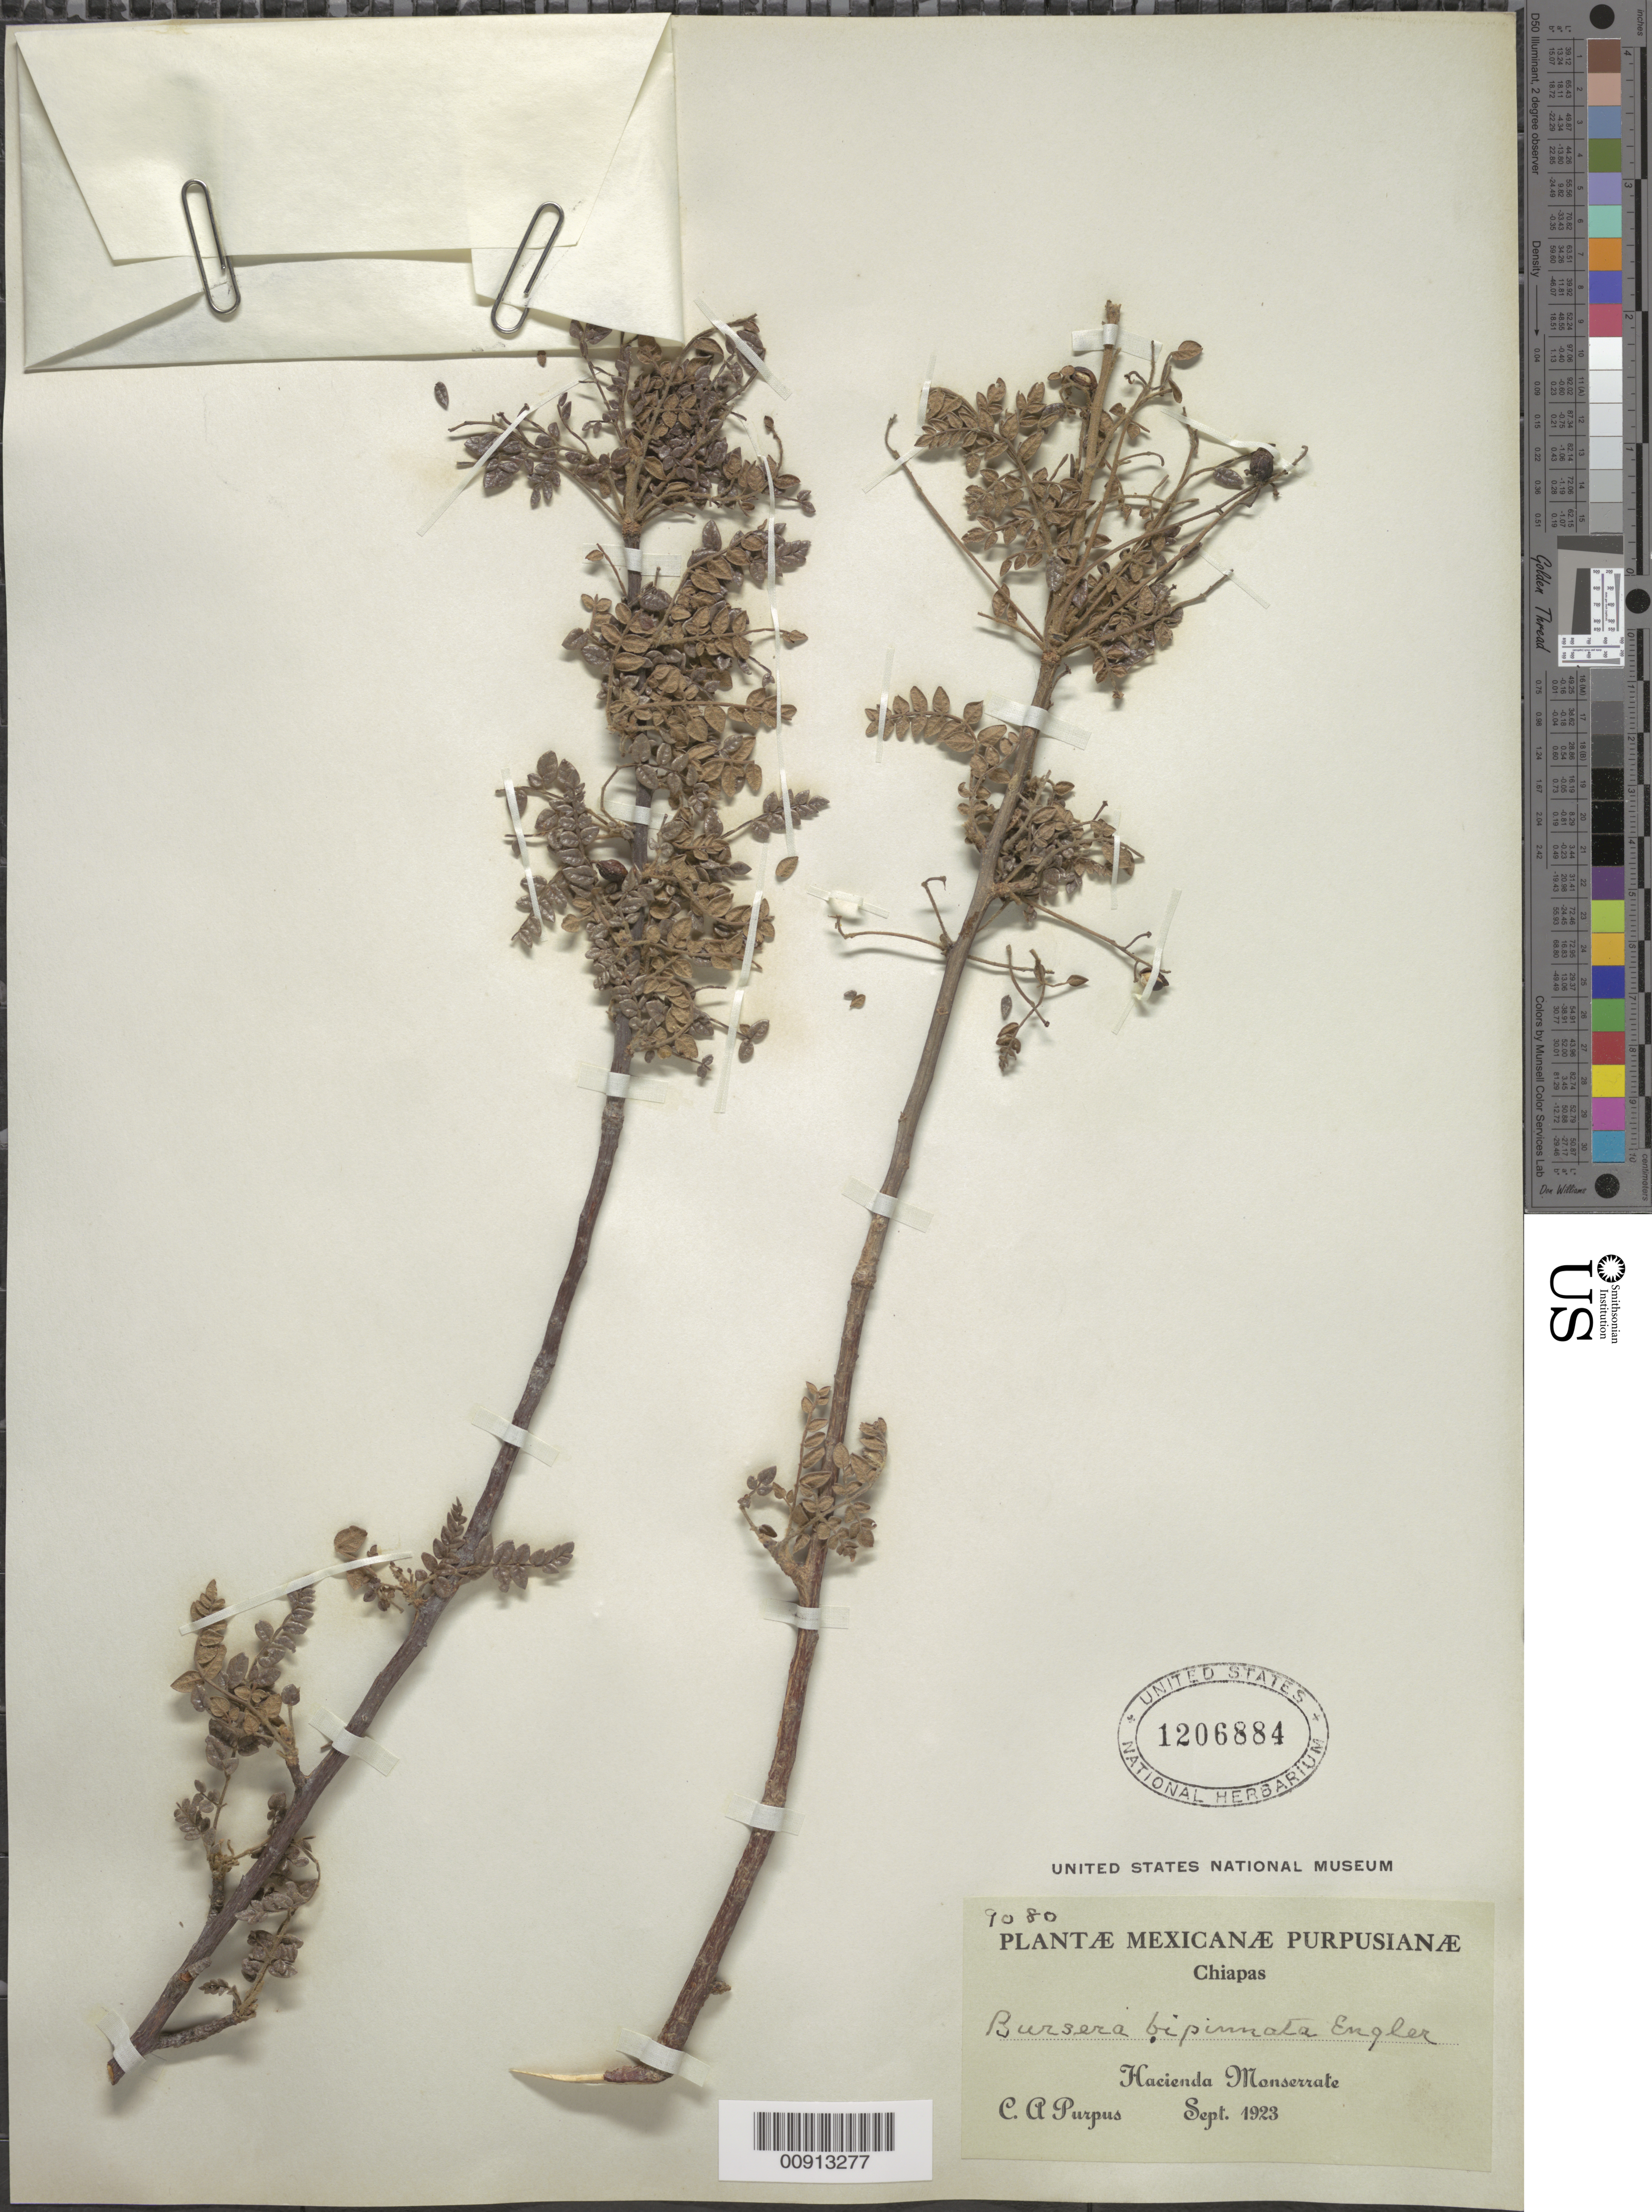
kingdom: Plantae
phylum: Tracheophyta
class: Magnoliopsida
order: Sapindales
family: Burseraceae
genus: Bursera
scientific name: Bursera bipinnata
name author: Engl.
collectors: C. A. Purpus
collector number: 9080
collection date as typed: Sep 1923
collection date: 1923-09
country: Mexico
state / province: Chiapas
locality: Hacienda Monserrate, Chiapas.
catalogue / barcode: US 1206884